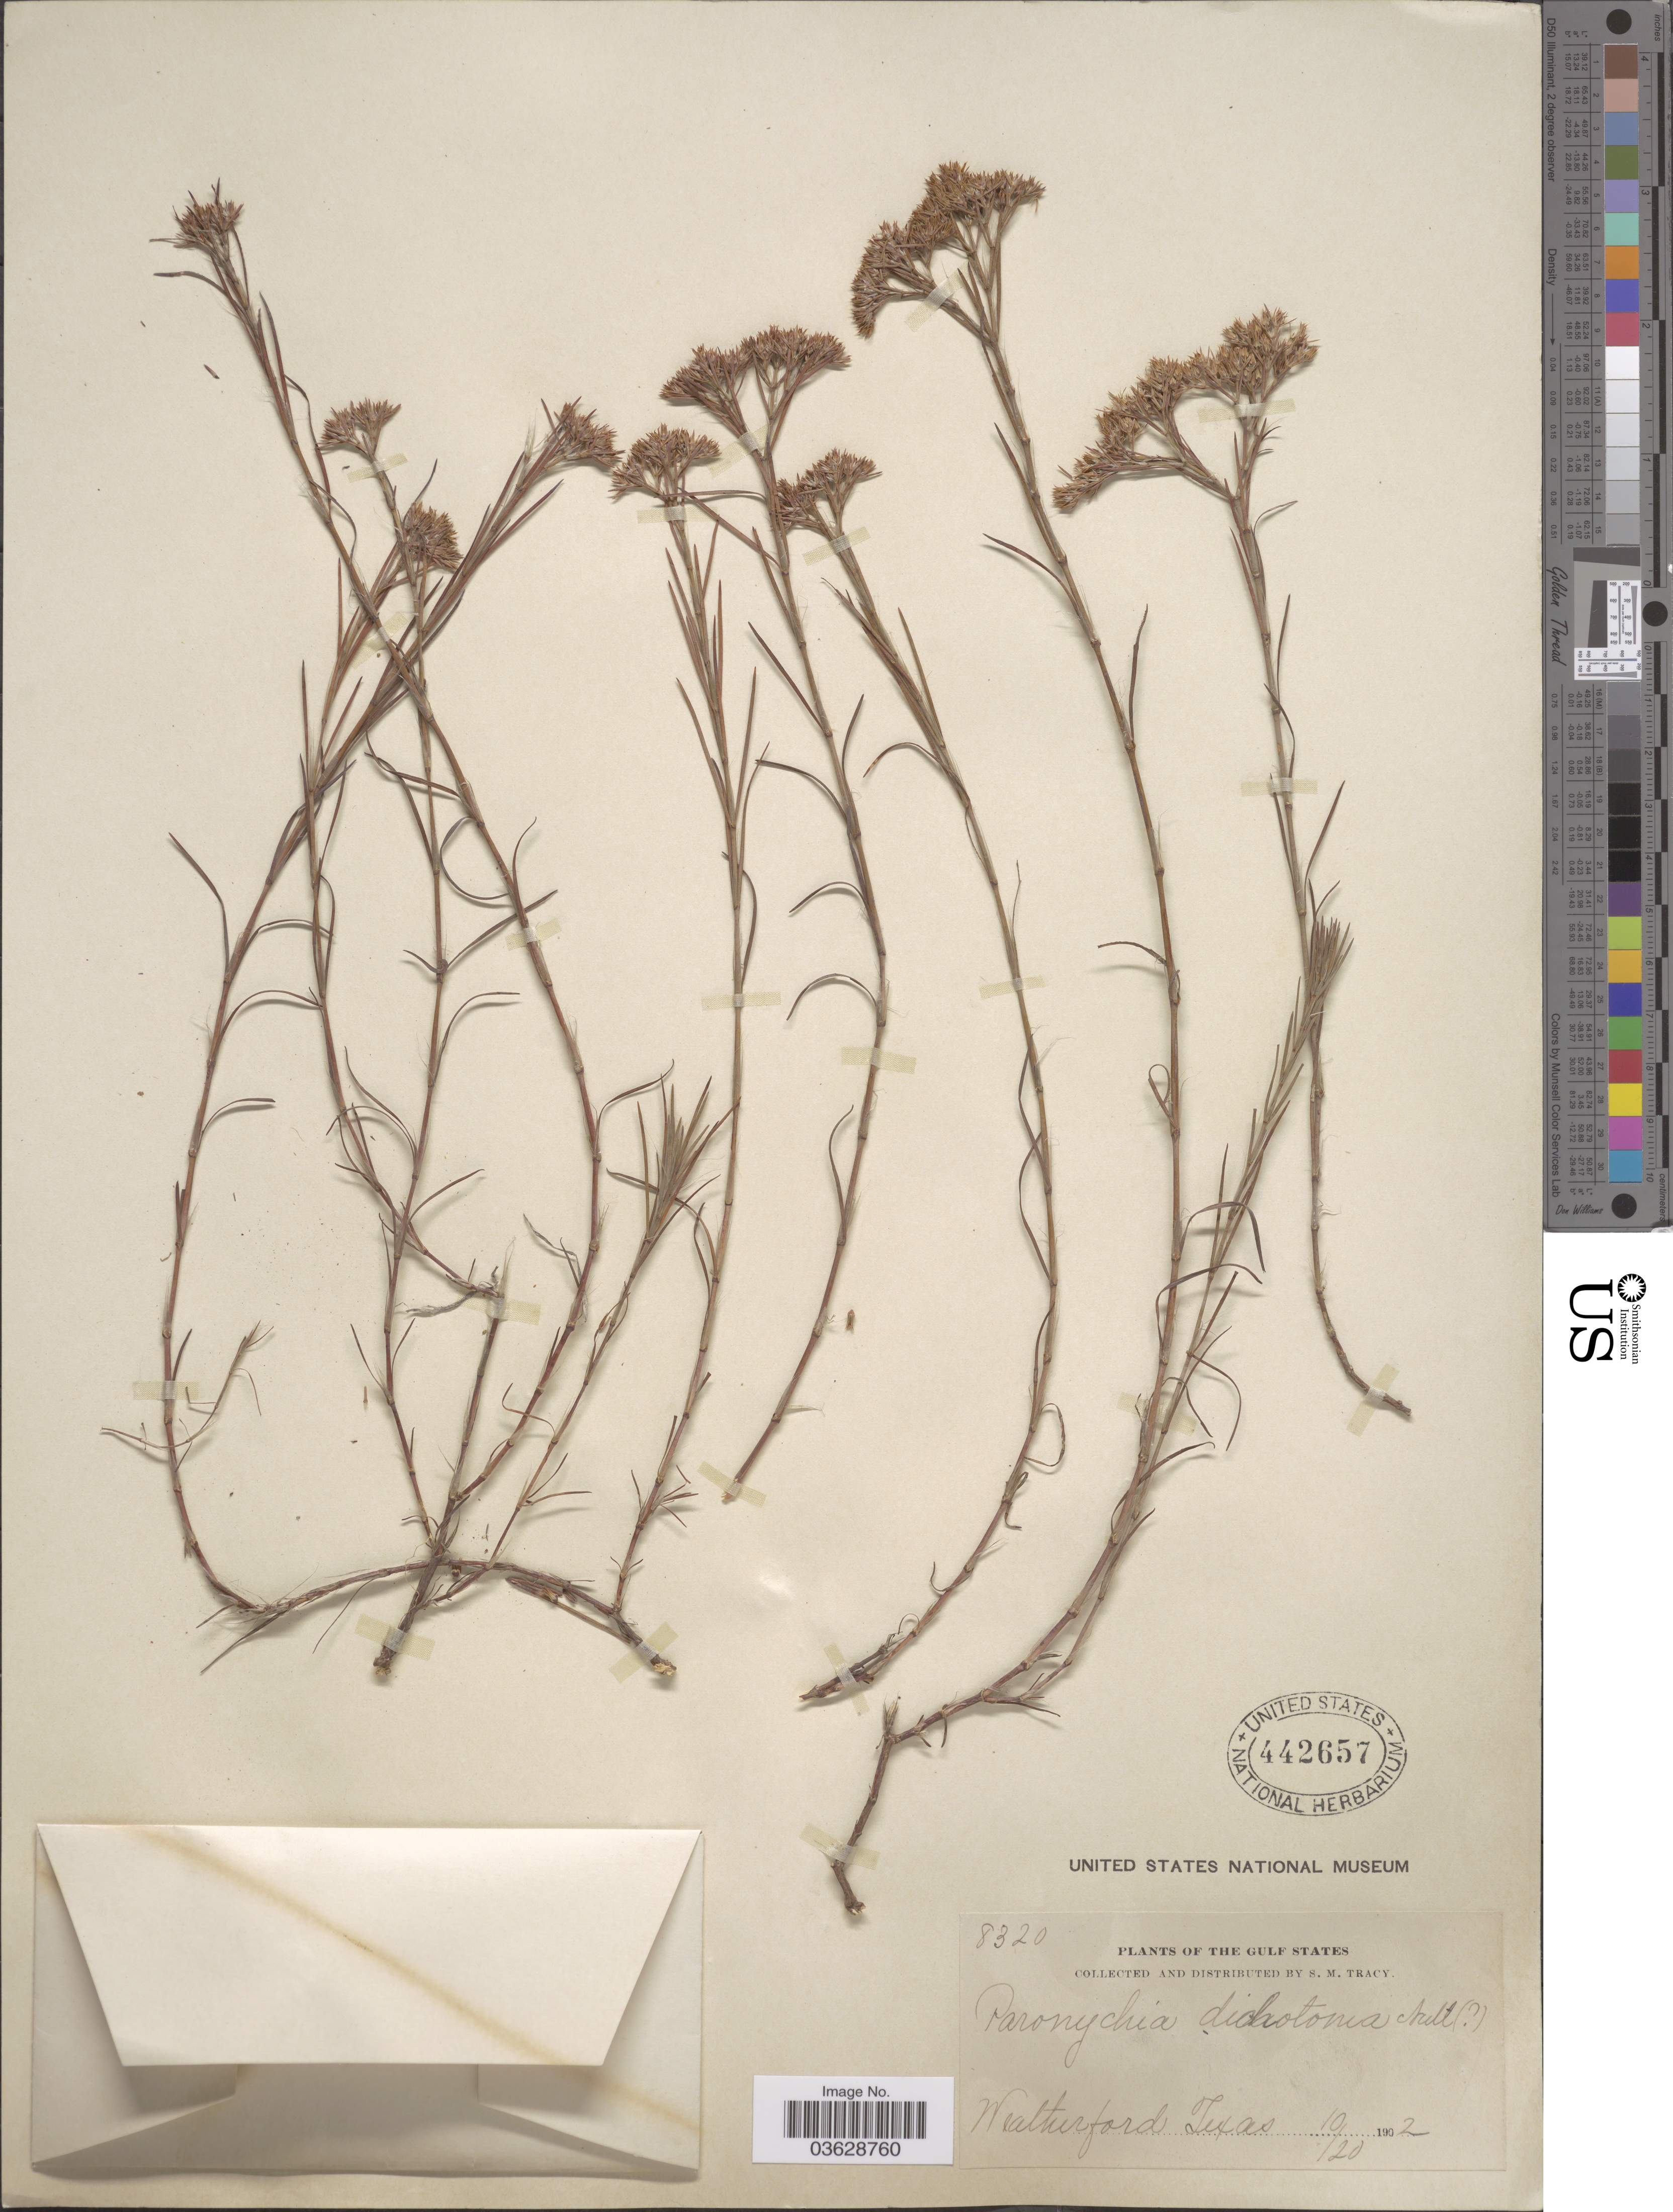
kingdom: Plantae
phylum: Tracheophyta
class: Magnoliopsida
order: Caryophyllales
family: Caryophyllaceae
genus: Paronychia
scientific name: Paronychia virginica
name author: Spreng.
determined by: Strong, Mark T., (BOT), Smithsonian Institution - National Museum of Natural History (UNITED STATES)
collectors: S. M. Tracy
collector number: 8320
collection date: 1902-10-20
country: United States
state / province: Texas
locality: The Gulf States. Weatherford.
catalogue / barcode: US 442657